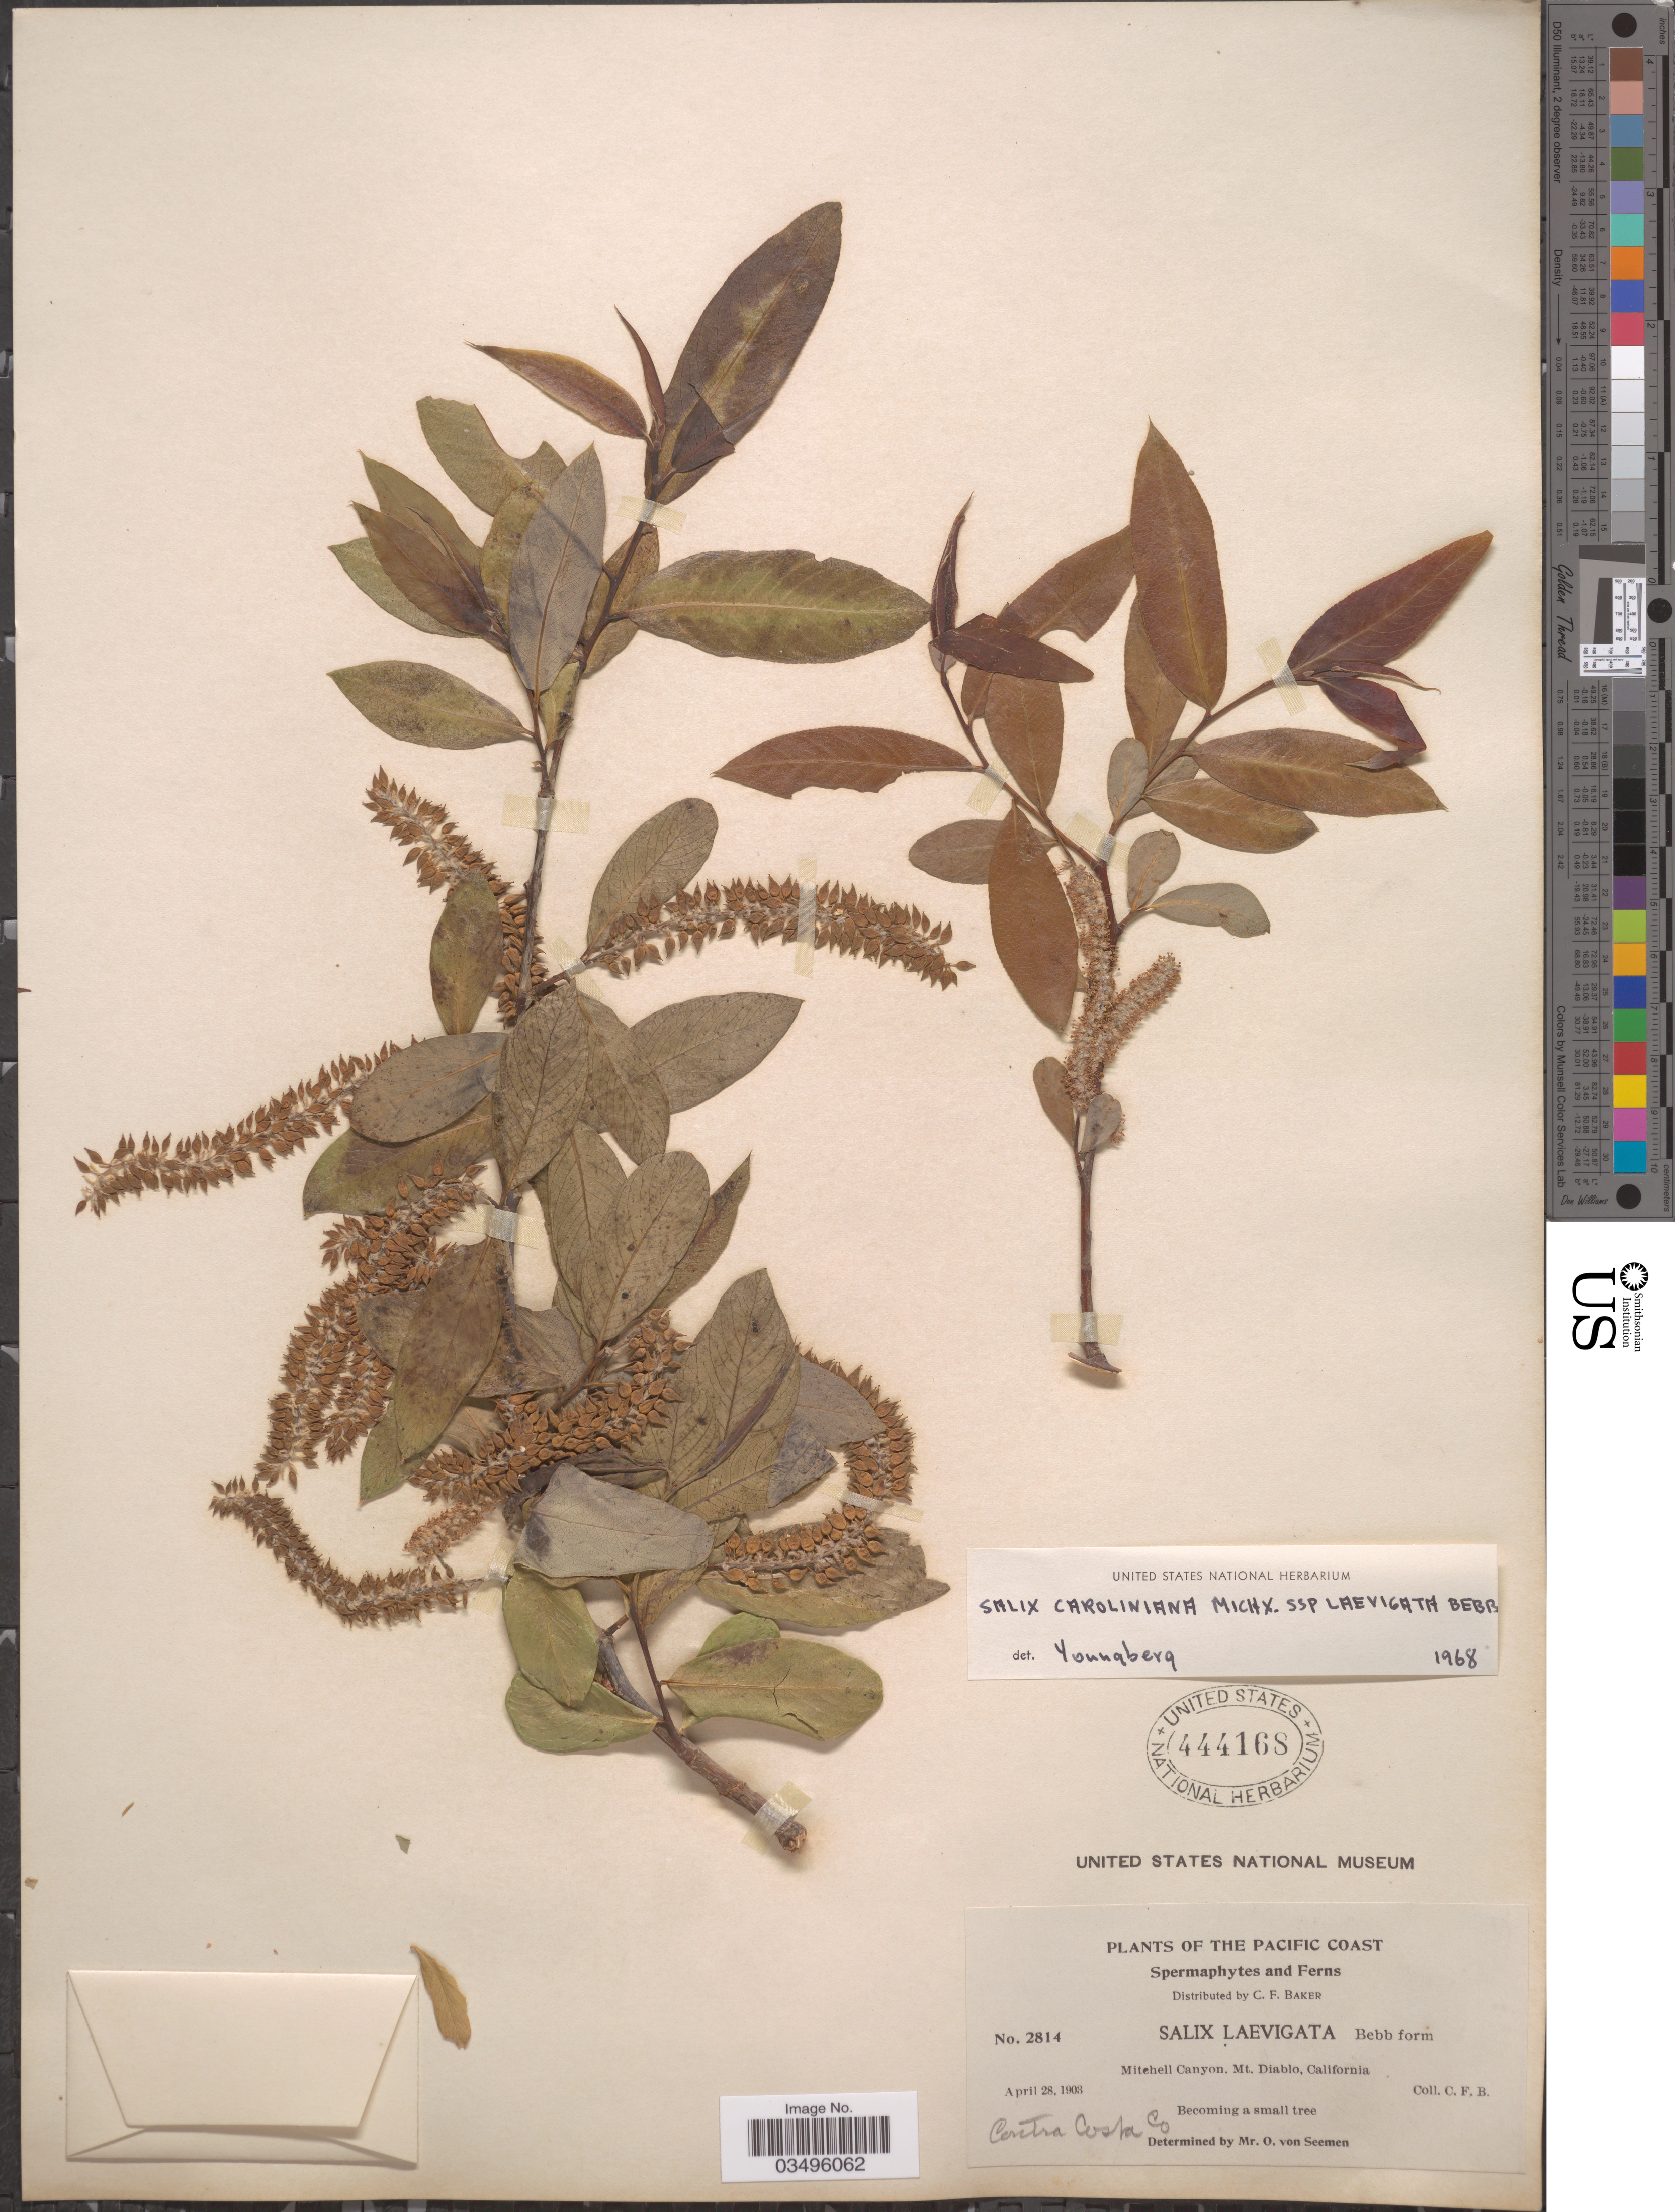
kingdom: Plantae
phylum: Tracheophyta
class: Magnoliopsida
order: Malpighiales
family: Salicaceae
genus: Salix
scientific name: Salix caroliniana subsp. laevigata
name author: Bebb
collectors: C. F. Baker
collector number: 2814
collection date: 1903-04-28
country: United States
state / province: California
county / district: Contra Costa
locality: The Pacific Coast. Mitchell Canyon. Mt. Diablo. Contra Costa Co.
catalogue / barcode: US 444168